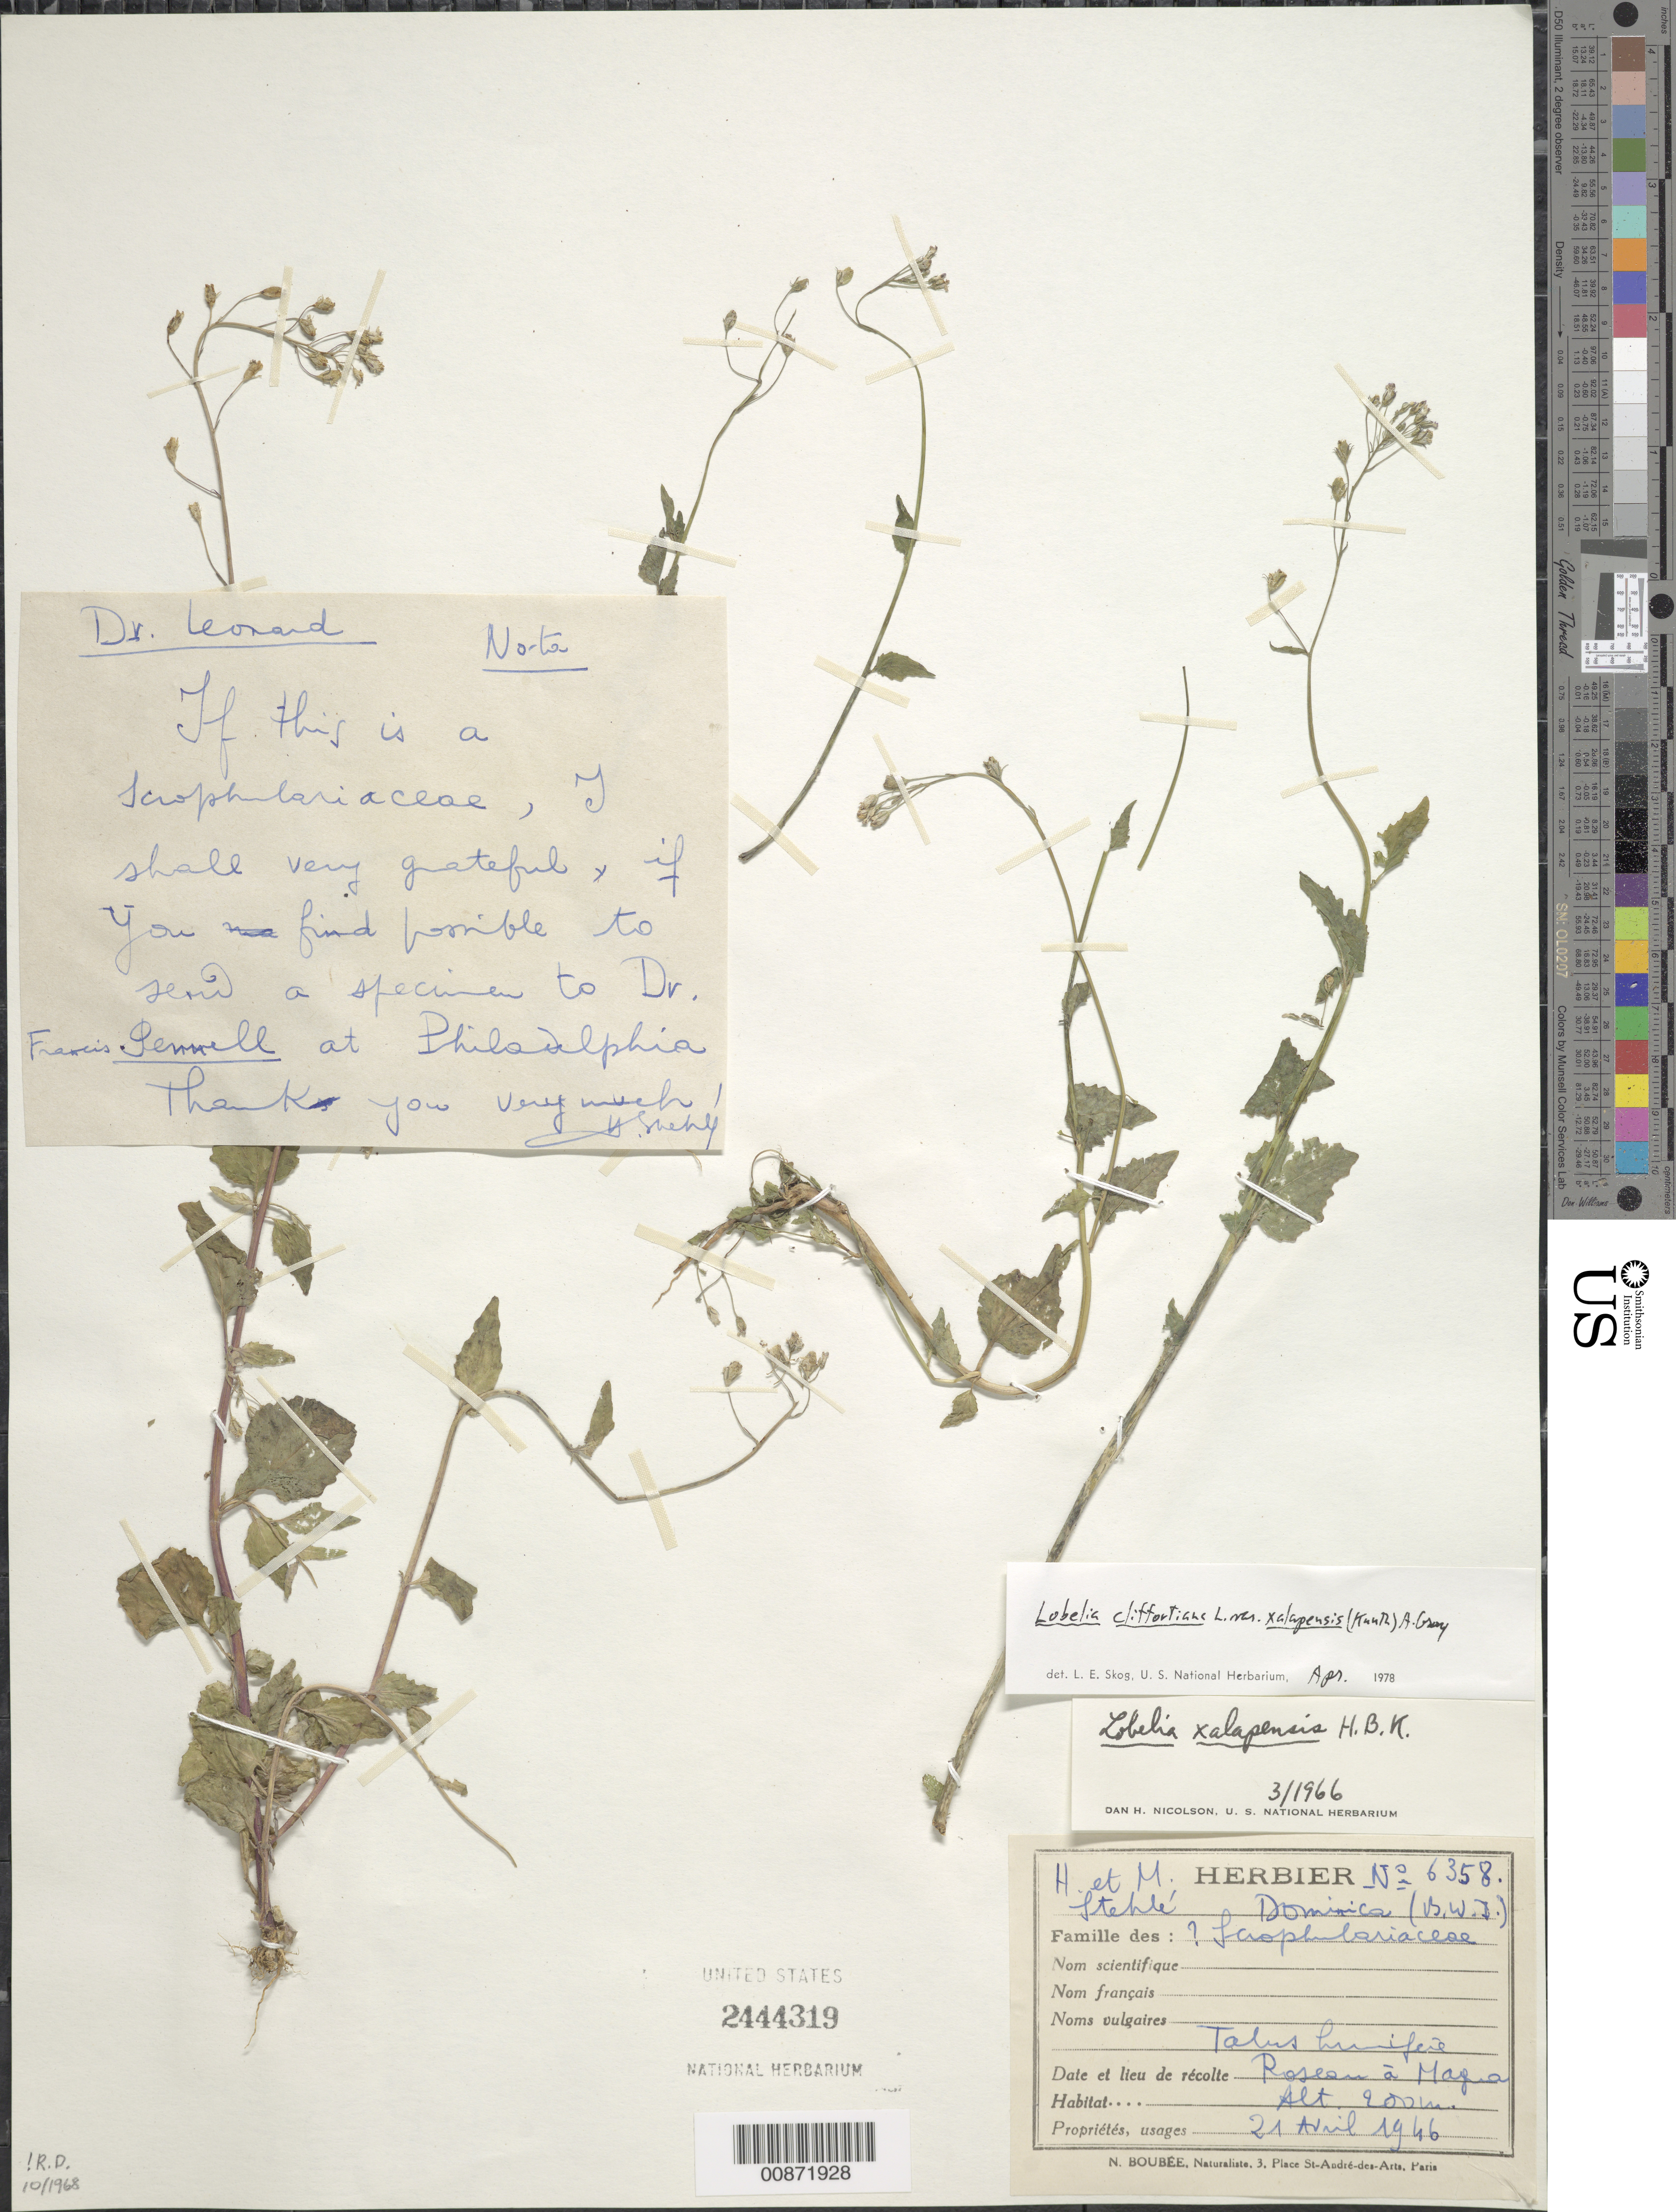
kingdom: Plantae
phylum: Tracheophyta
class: Magnoliopsida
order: Asterales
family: Campanulaceae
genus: Lobelia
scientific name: Lobelia xalapensis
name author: Kunth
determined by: Skog, Laurence E.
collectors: H. Stehlé & M. Stehlé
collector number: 6358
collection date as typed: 21 Apr 1946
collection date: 1946-04-21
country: Dominica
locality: Roseau à Magua (sp?)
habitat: Talus, humid area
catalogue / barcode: US 2444319